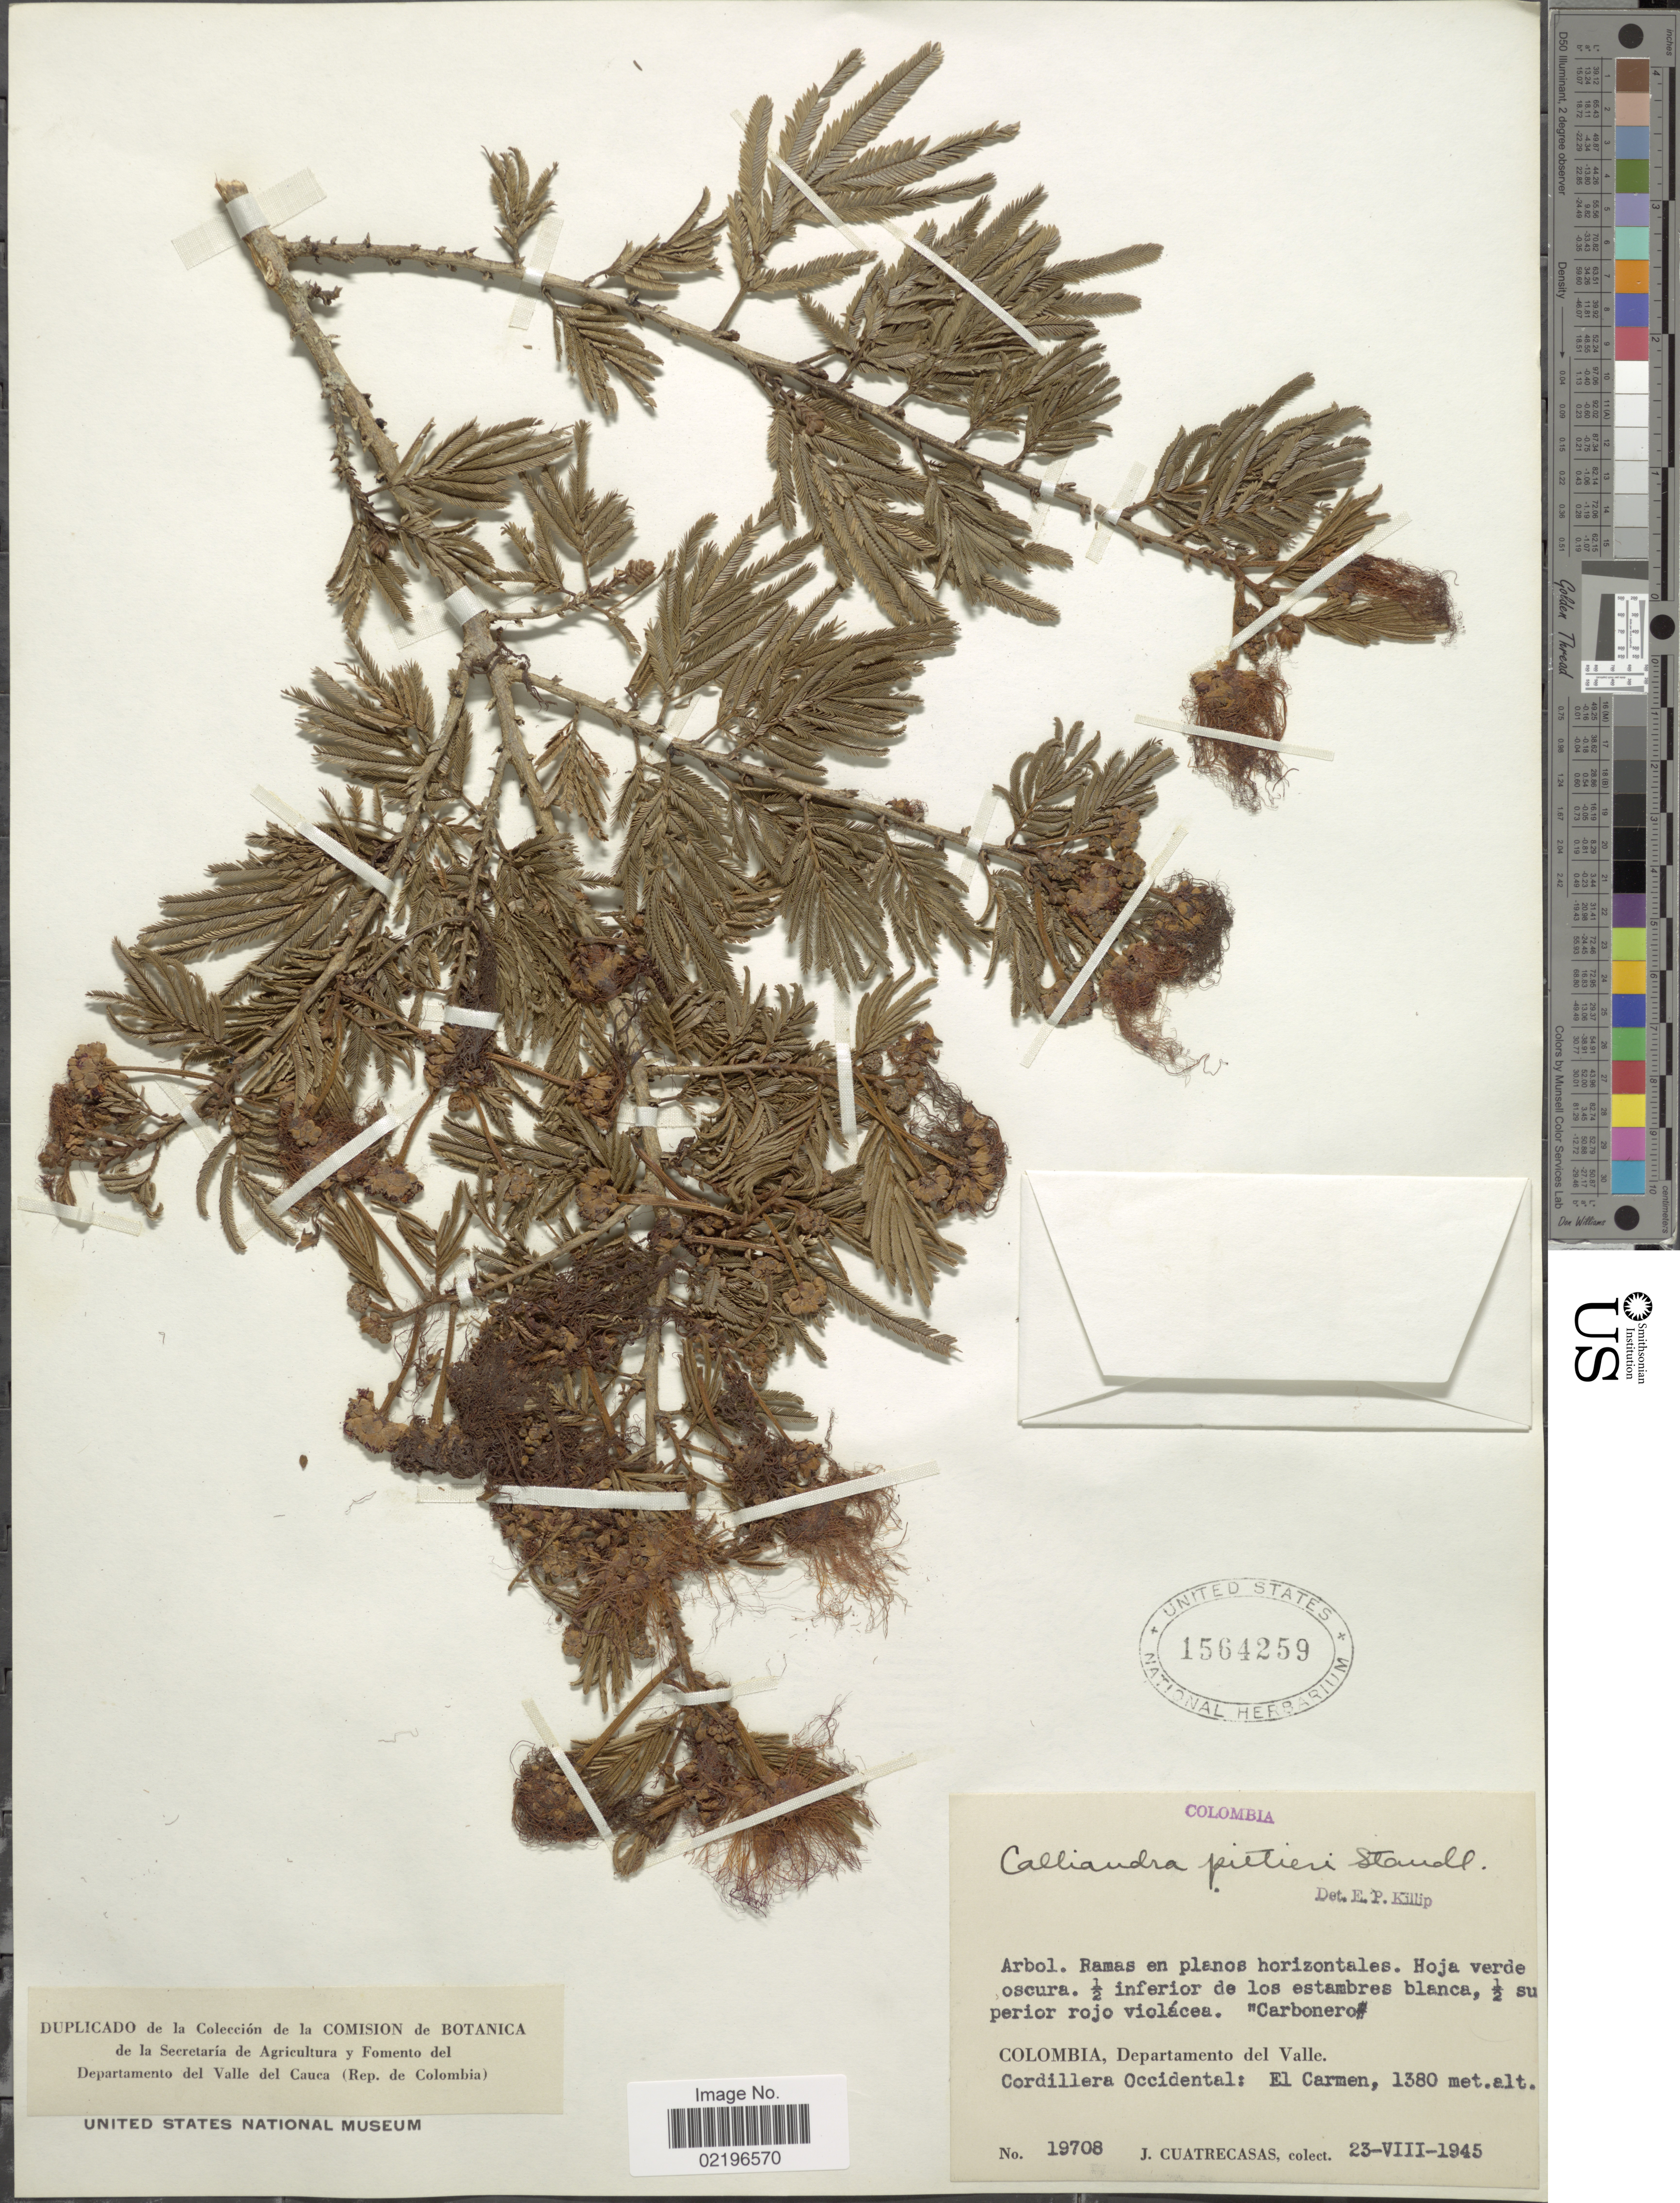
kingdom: Plantae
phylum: Tracheophyta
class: Magnoliopsida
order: Fabales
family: Fabaceae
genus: Calliandra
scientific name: Calliandra pittieri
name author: Standl.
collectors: J. Cuatrecasas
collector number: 19708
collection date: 1945-08-23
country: Colombia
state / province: Valle del Cauca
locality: Departamento del Valle. Cordillera Occidental: El Carmen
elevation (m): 1380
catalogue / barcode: US 1564259